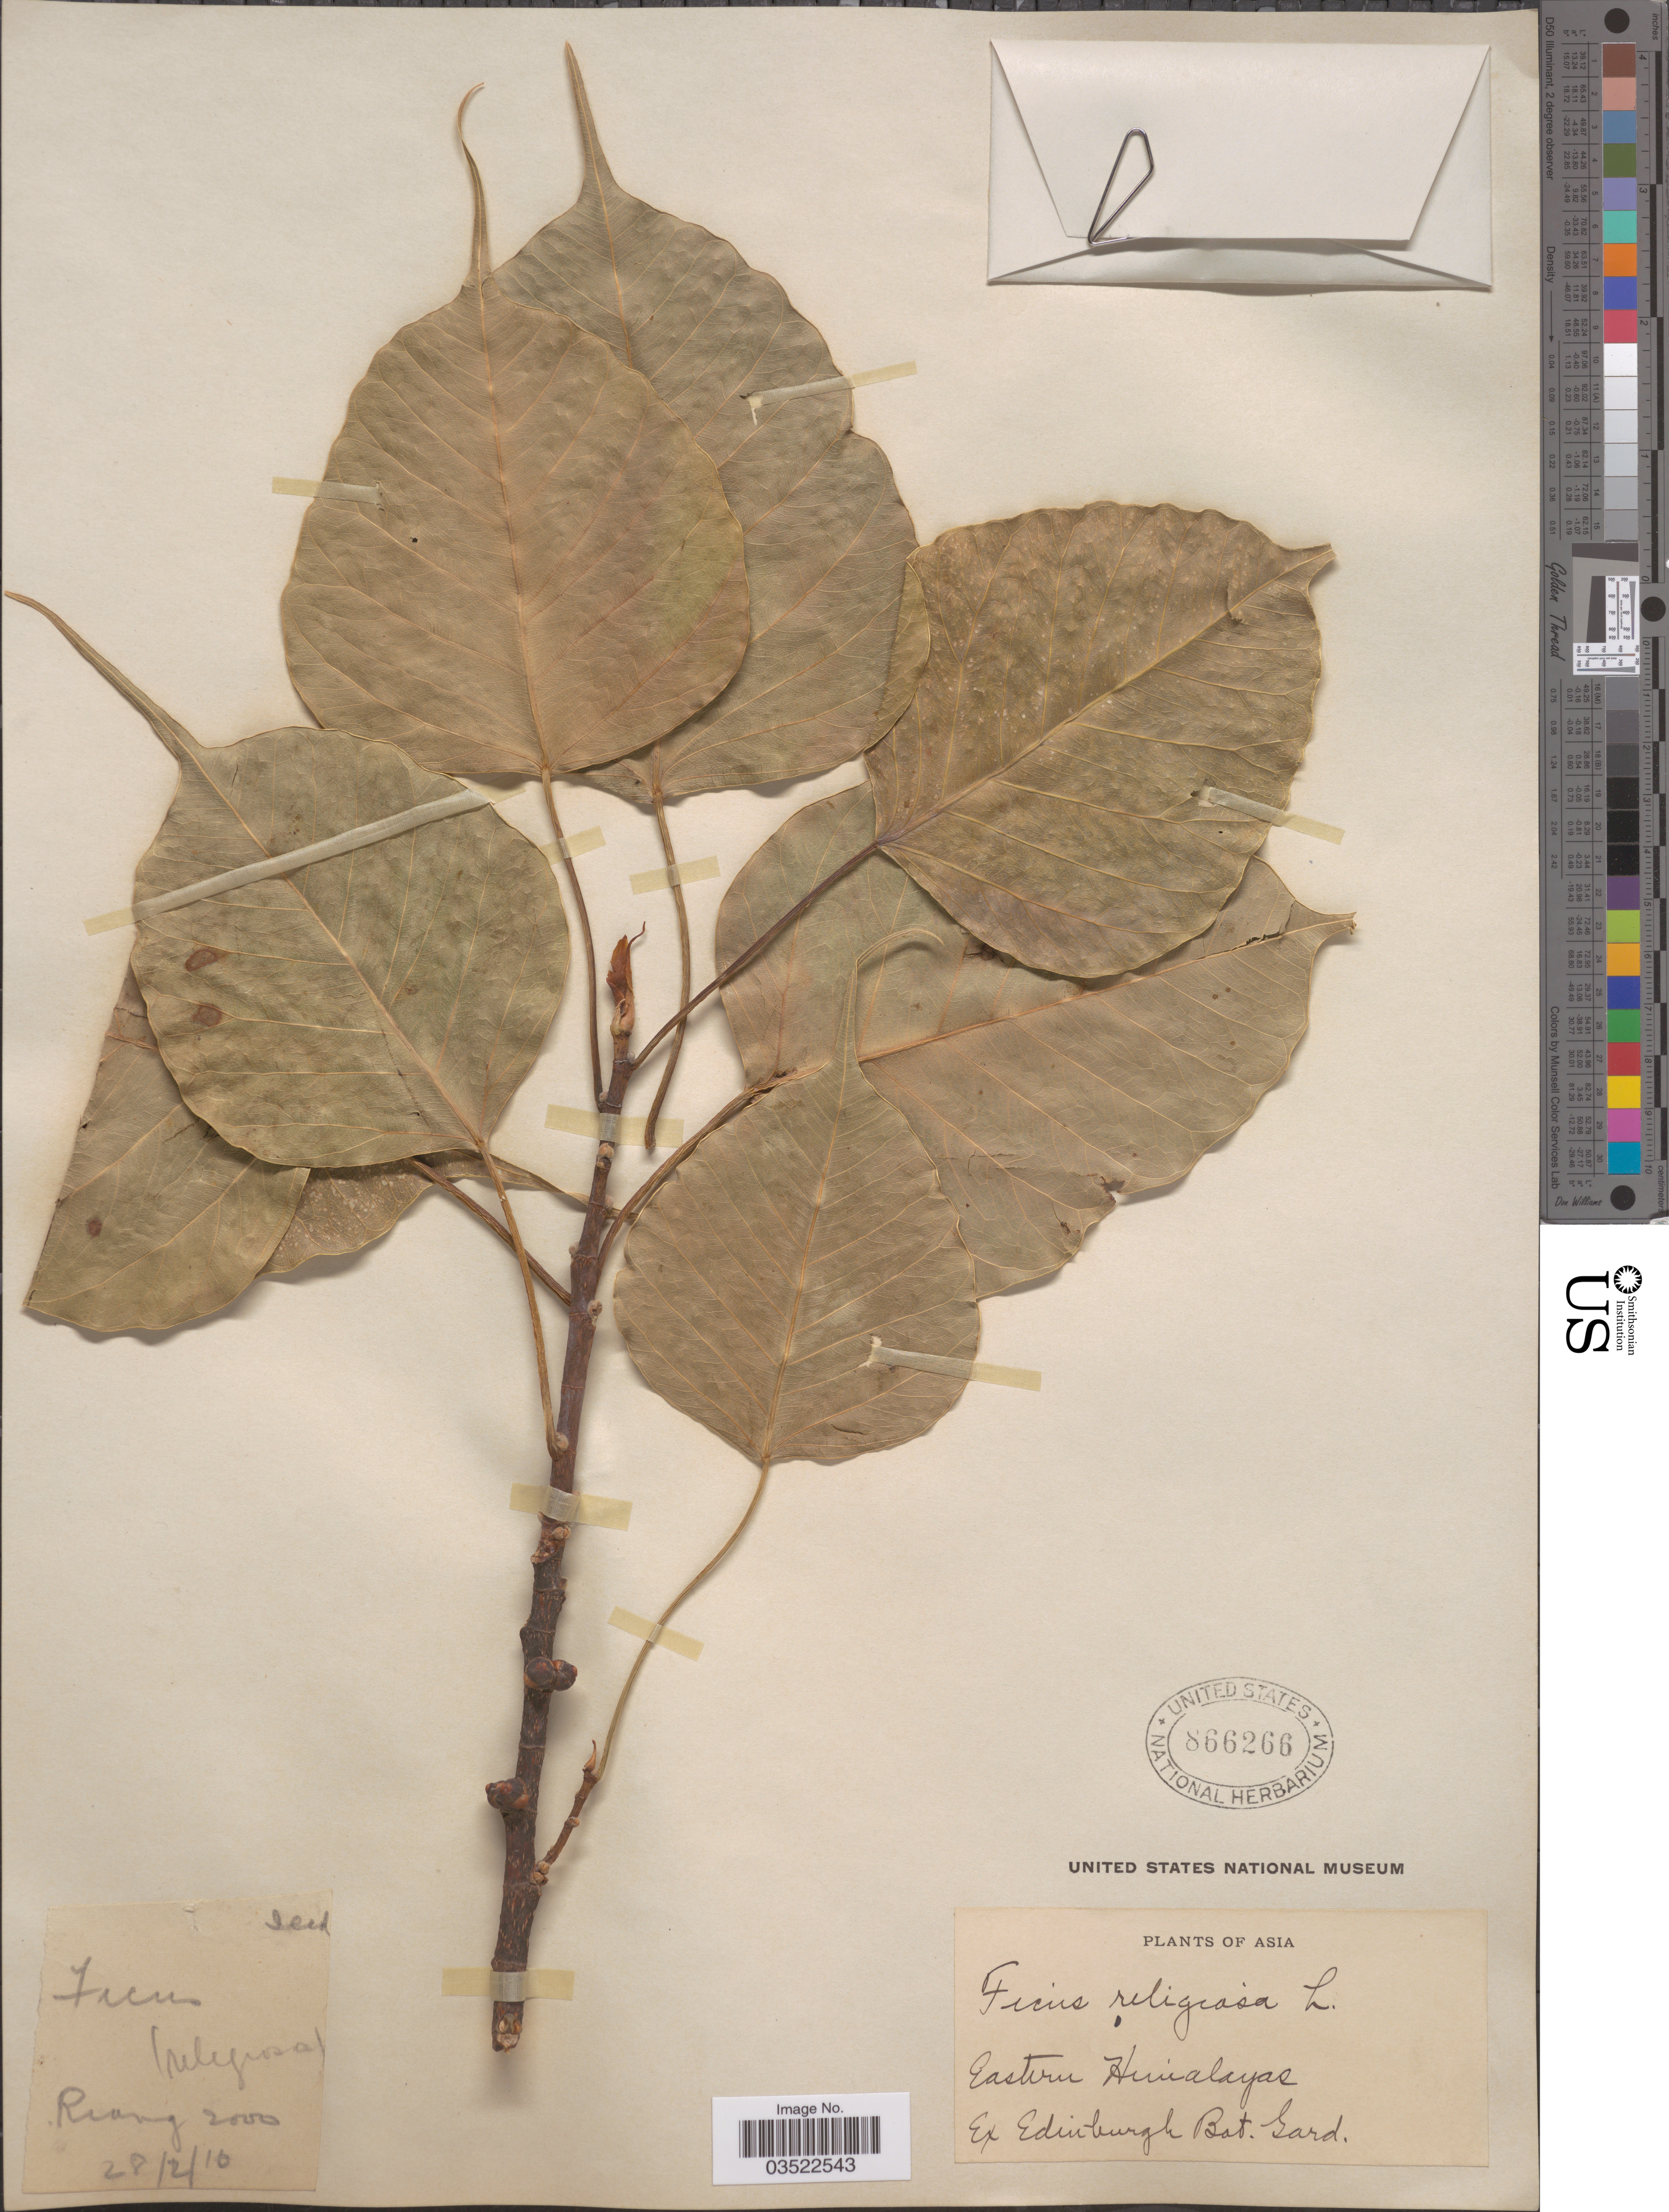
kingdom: Plantae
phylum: Tracheophyta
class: Magnoliopsida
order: Rosales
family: Moraceae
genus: Ficus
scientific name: Ficus religiosa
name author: L.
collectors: Edinburg Bot. Gard.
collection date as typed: Transcribed d/m/y: 28/2/10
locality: Eastern Himalayas. Reang*.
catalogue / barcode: US 866266